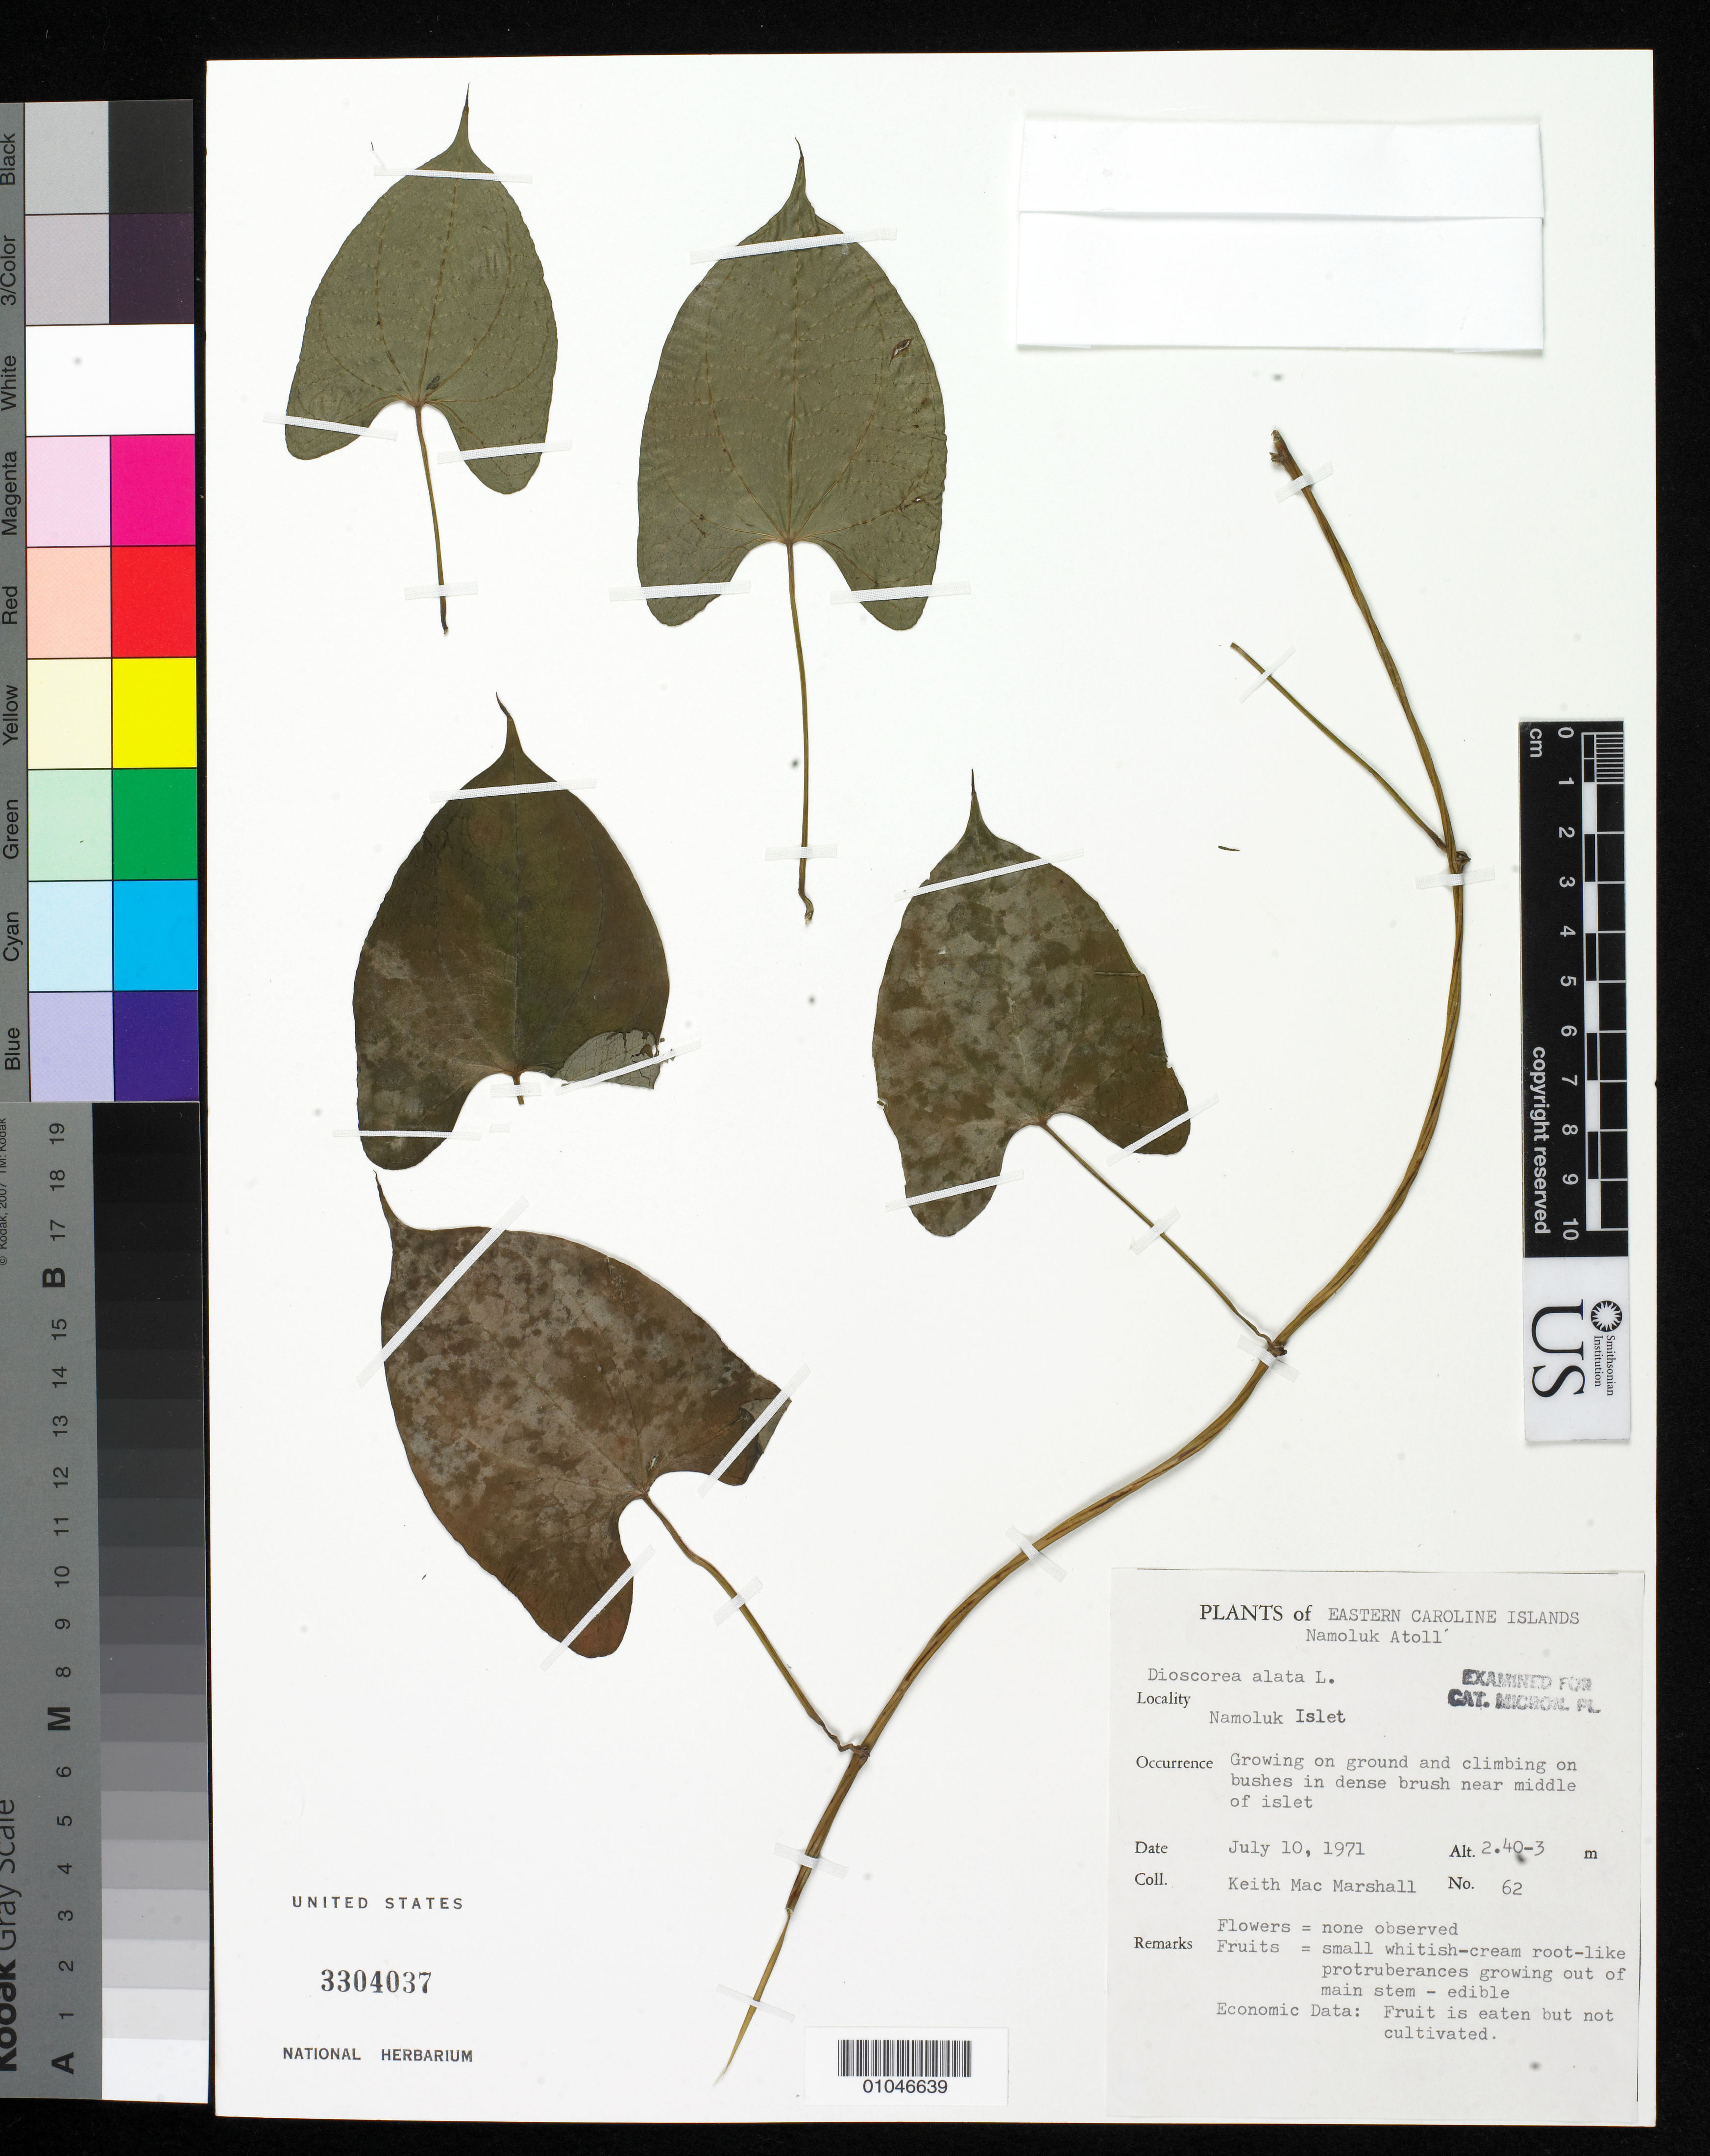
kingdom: Plantae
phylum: Tracheophyta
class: Liliopsida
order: Dioscoreales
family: Dioscoreaceae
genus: Dioscorea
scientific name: Dioscorea alata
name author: L.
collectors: K. M. Marshall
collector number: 62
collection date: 1971-07-10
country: Micronesia, Federated States of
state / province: Truk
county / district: Namoluk Atoll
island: Namokuk [Namoluk] Atoll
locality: Growing in ground and slimbing on bushes in dense brush near middle of islet, Namoluk Islet, Namoluk Atoll, Eastern Caroline Islands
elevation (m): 2.4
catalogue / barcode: US 3304037